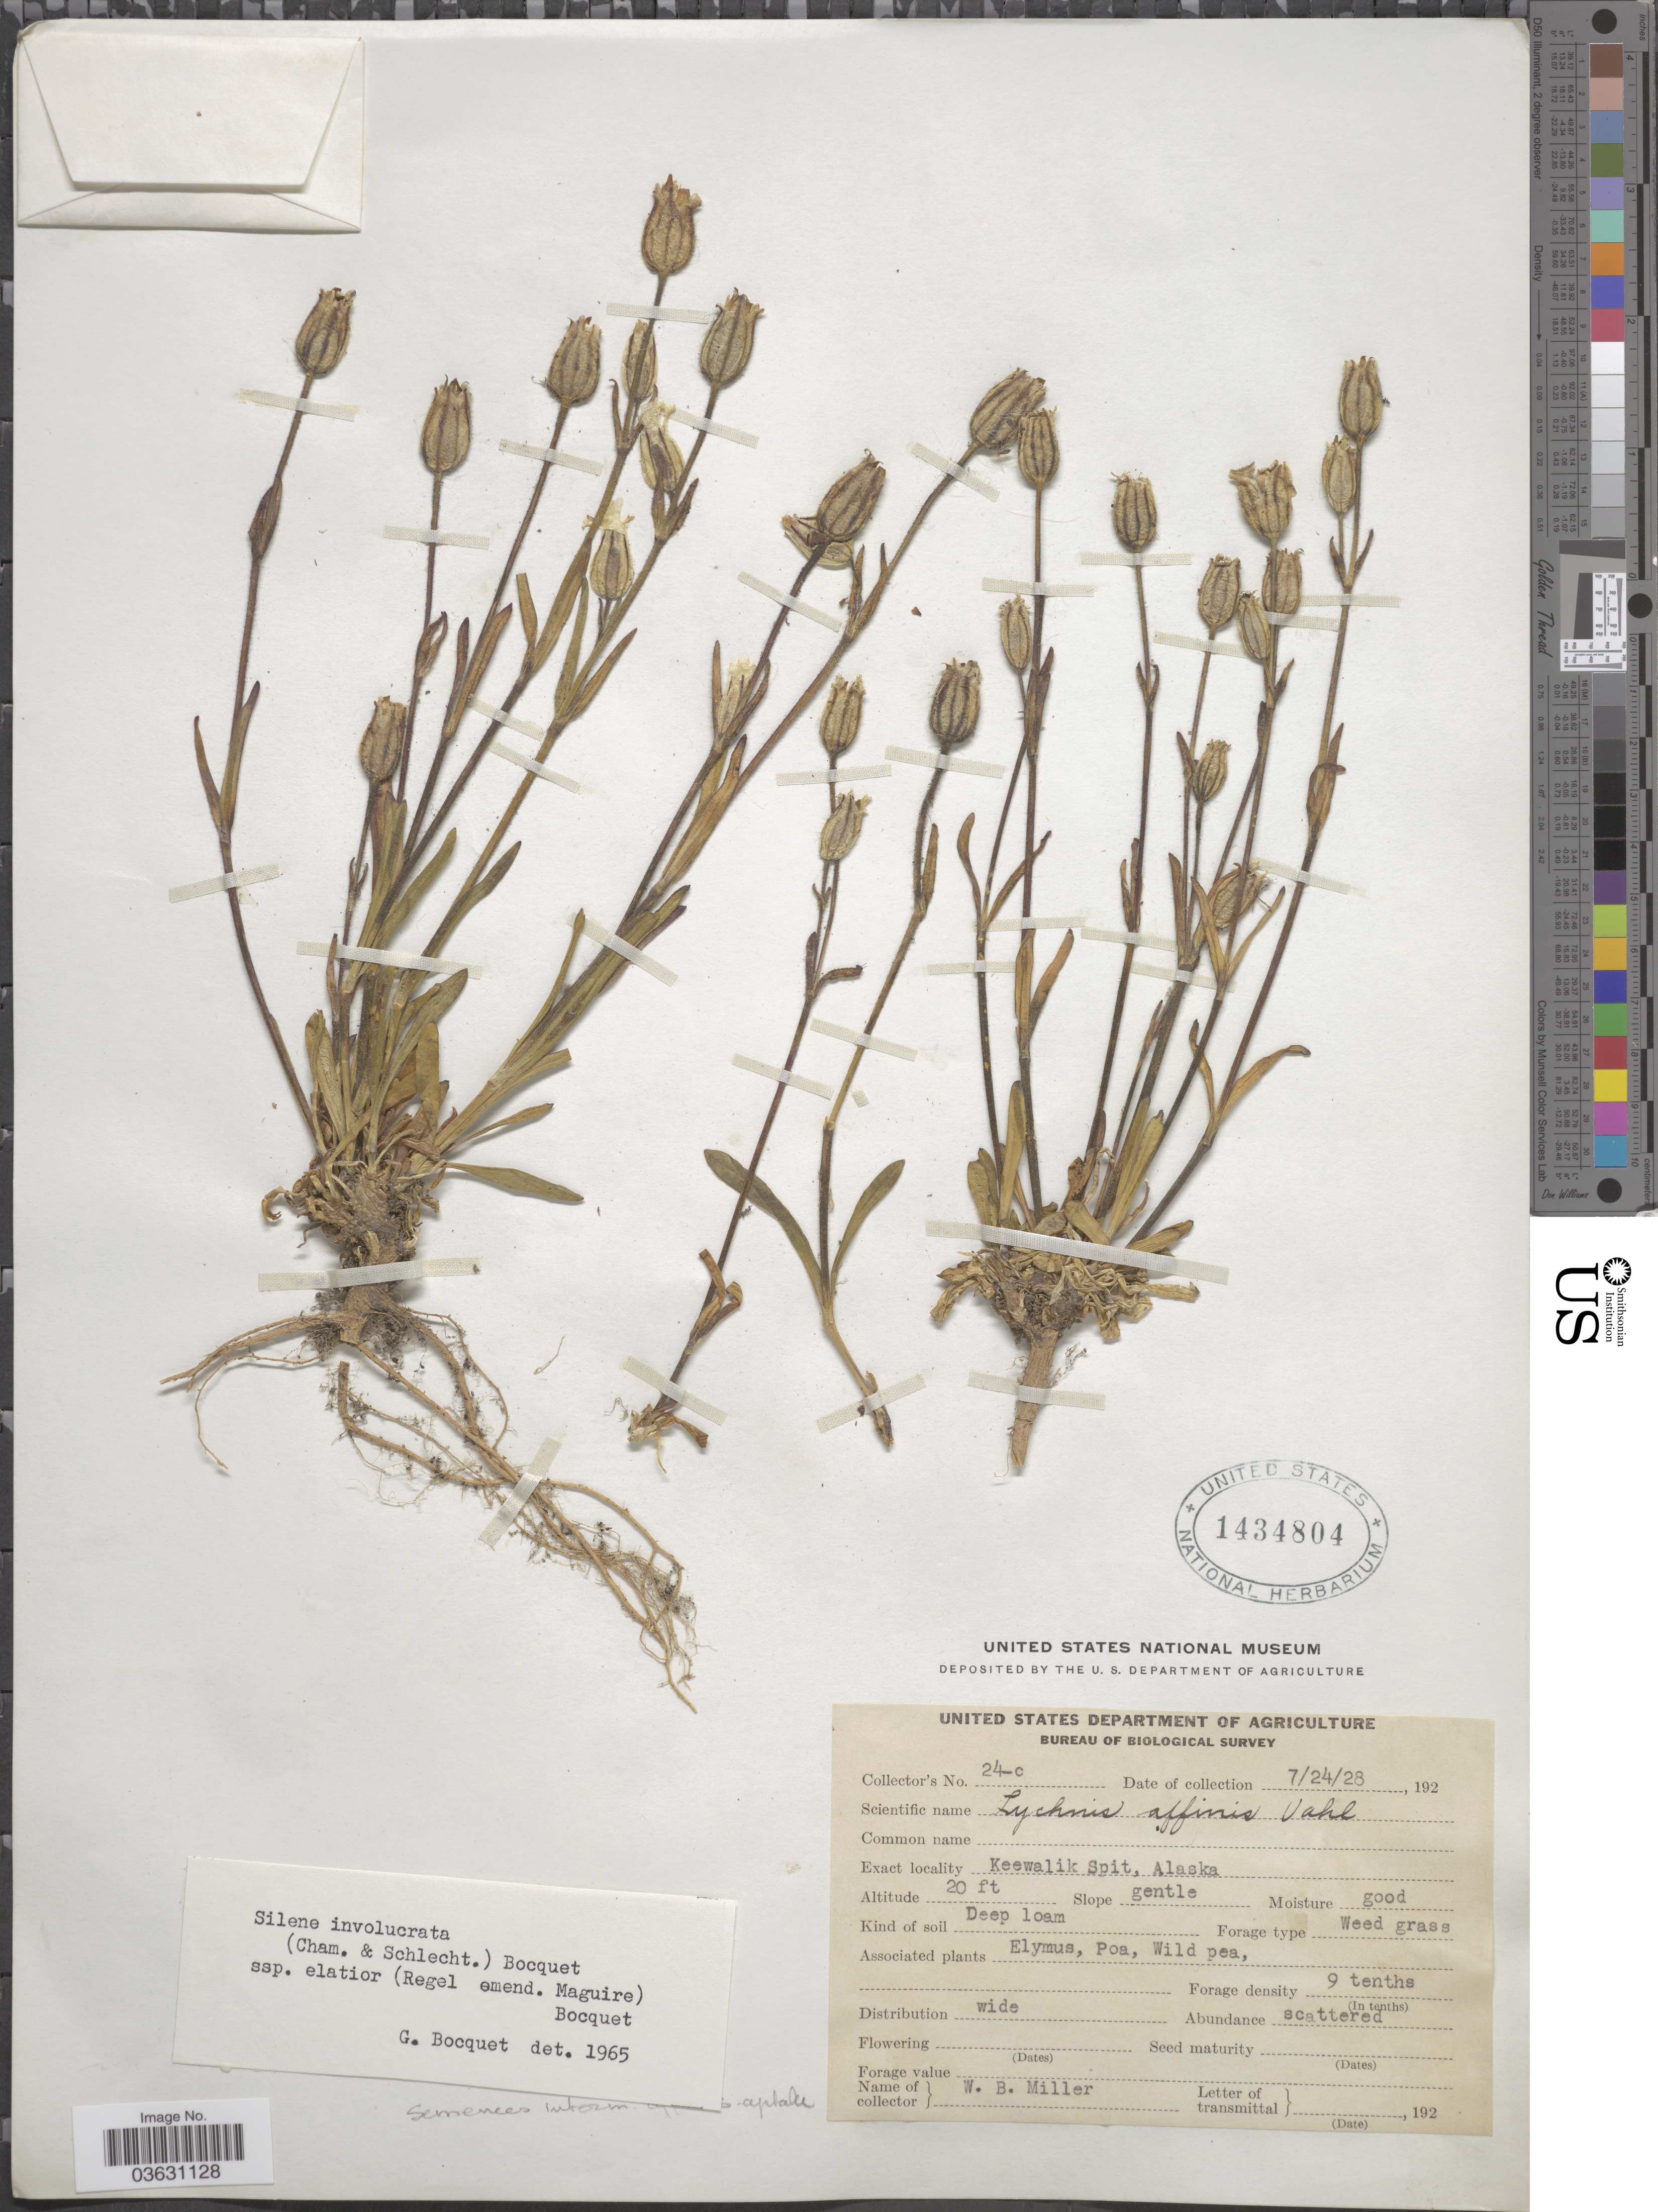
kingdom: Plantae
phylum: Tracheophyta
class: Magnoliopsida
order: Caryophyllales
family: Caryophyllaceae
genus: Silene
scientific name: Silene involucrata subsp. elatior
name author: Bocquet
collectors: W. Miller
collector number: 24-c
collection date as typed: Transcribed d/m/y: 24/7/28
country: United States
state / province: Alaska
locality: Keewalik Spit.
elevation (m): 6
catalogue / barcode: US 1434804